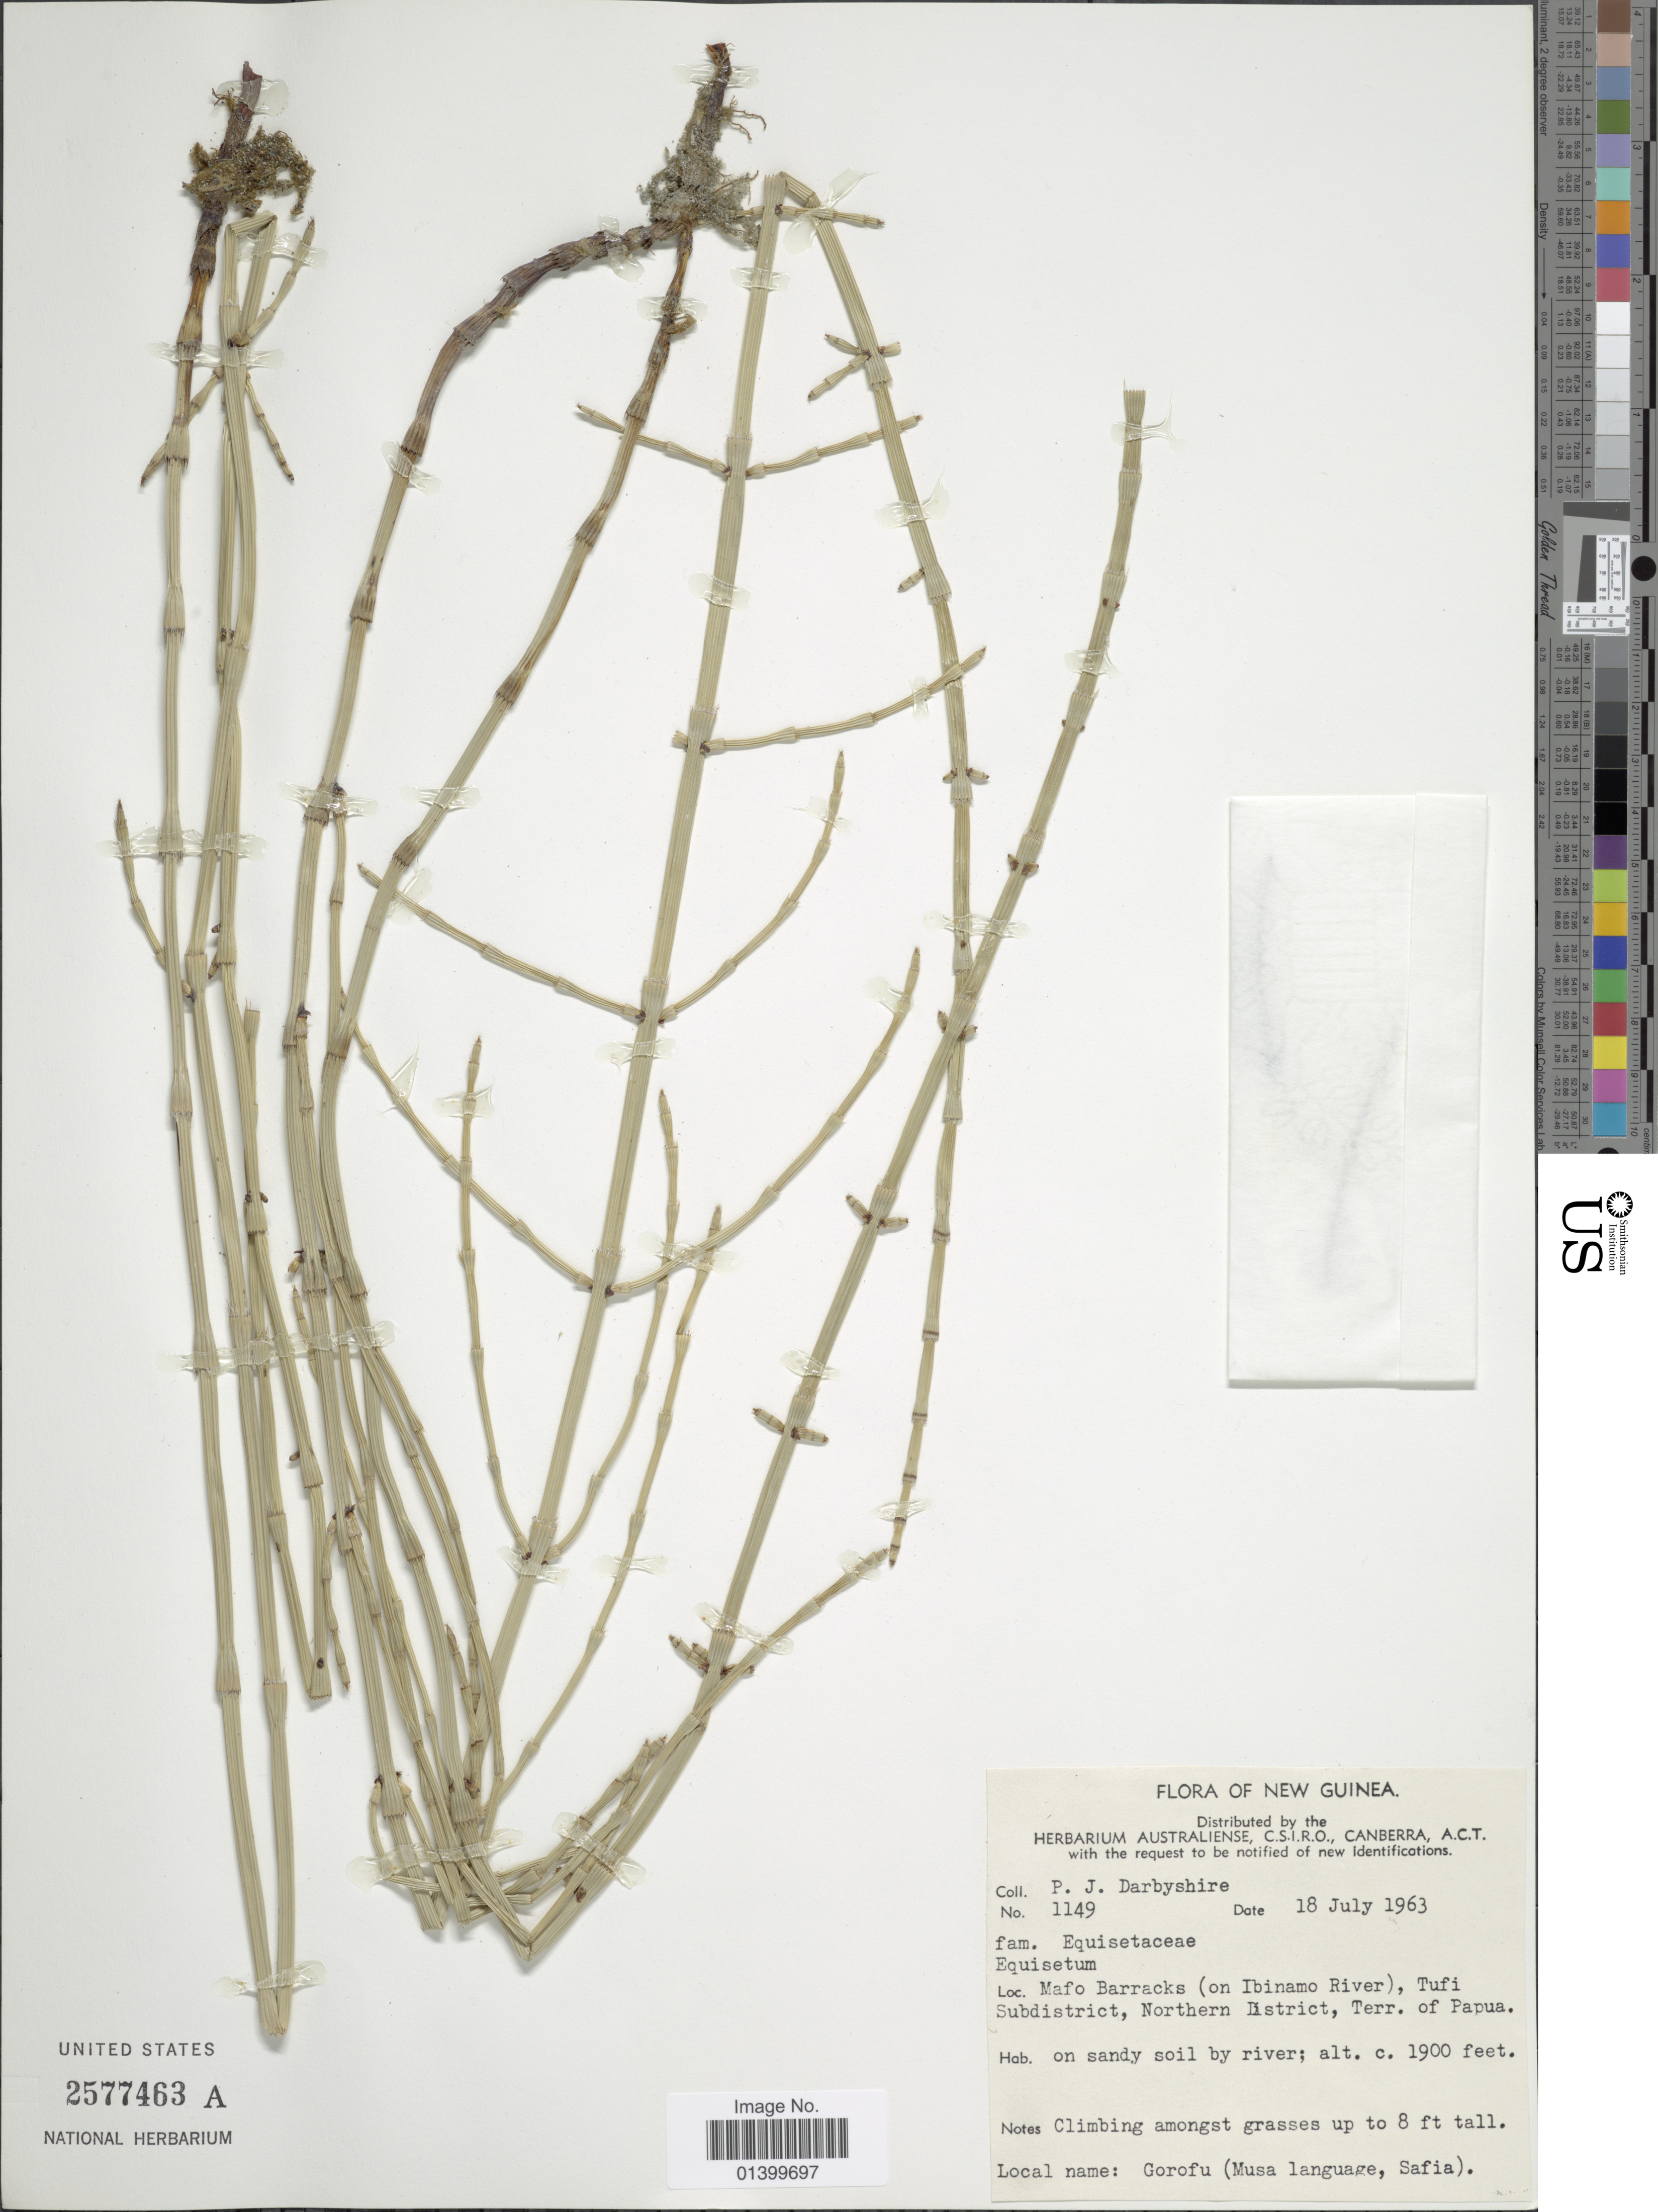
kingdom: Plantae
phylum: Tracheophyta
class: Polypodiopsida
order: Equisetales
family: Equisetaceae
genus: Equisetum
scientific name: Equisetum ramosissimum subsp. debile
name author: (Roxb. ex Vaucher) Hauke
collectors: P. Darbyshire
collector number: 1149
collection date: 1963-07-18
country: Papua New Guinea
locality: Flora of New Guinea. Mafo Barracks (on Ibinamo River), Tufi Subdistrict, Northern District, Terr. of Papua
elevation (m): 579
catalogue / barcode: US 2577463